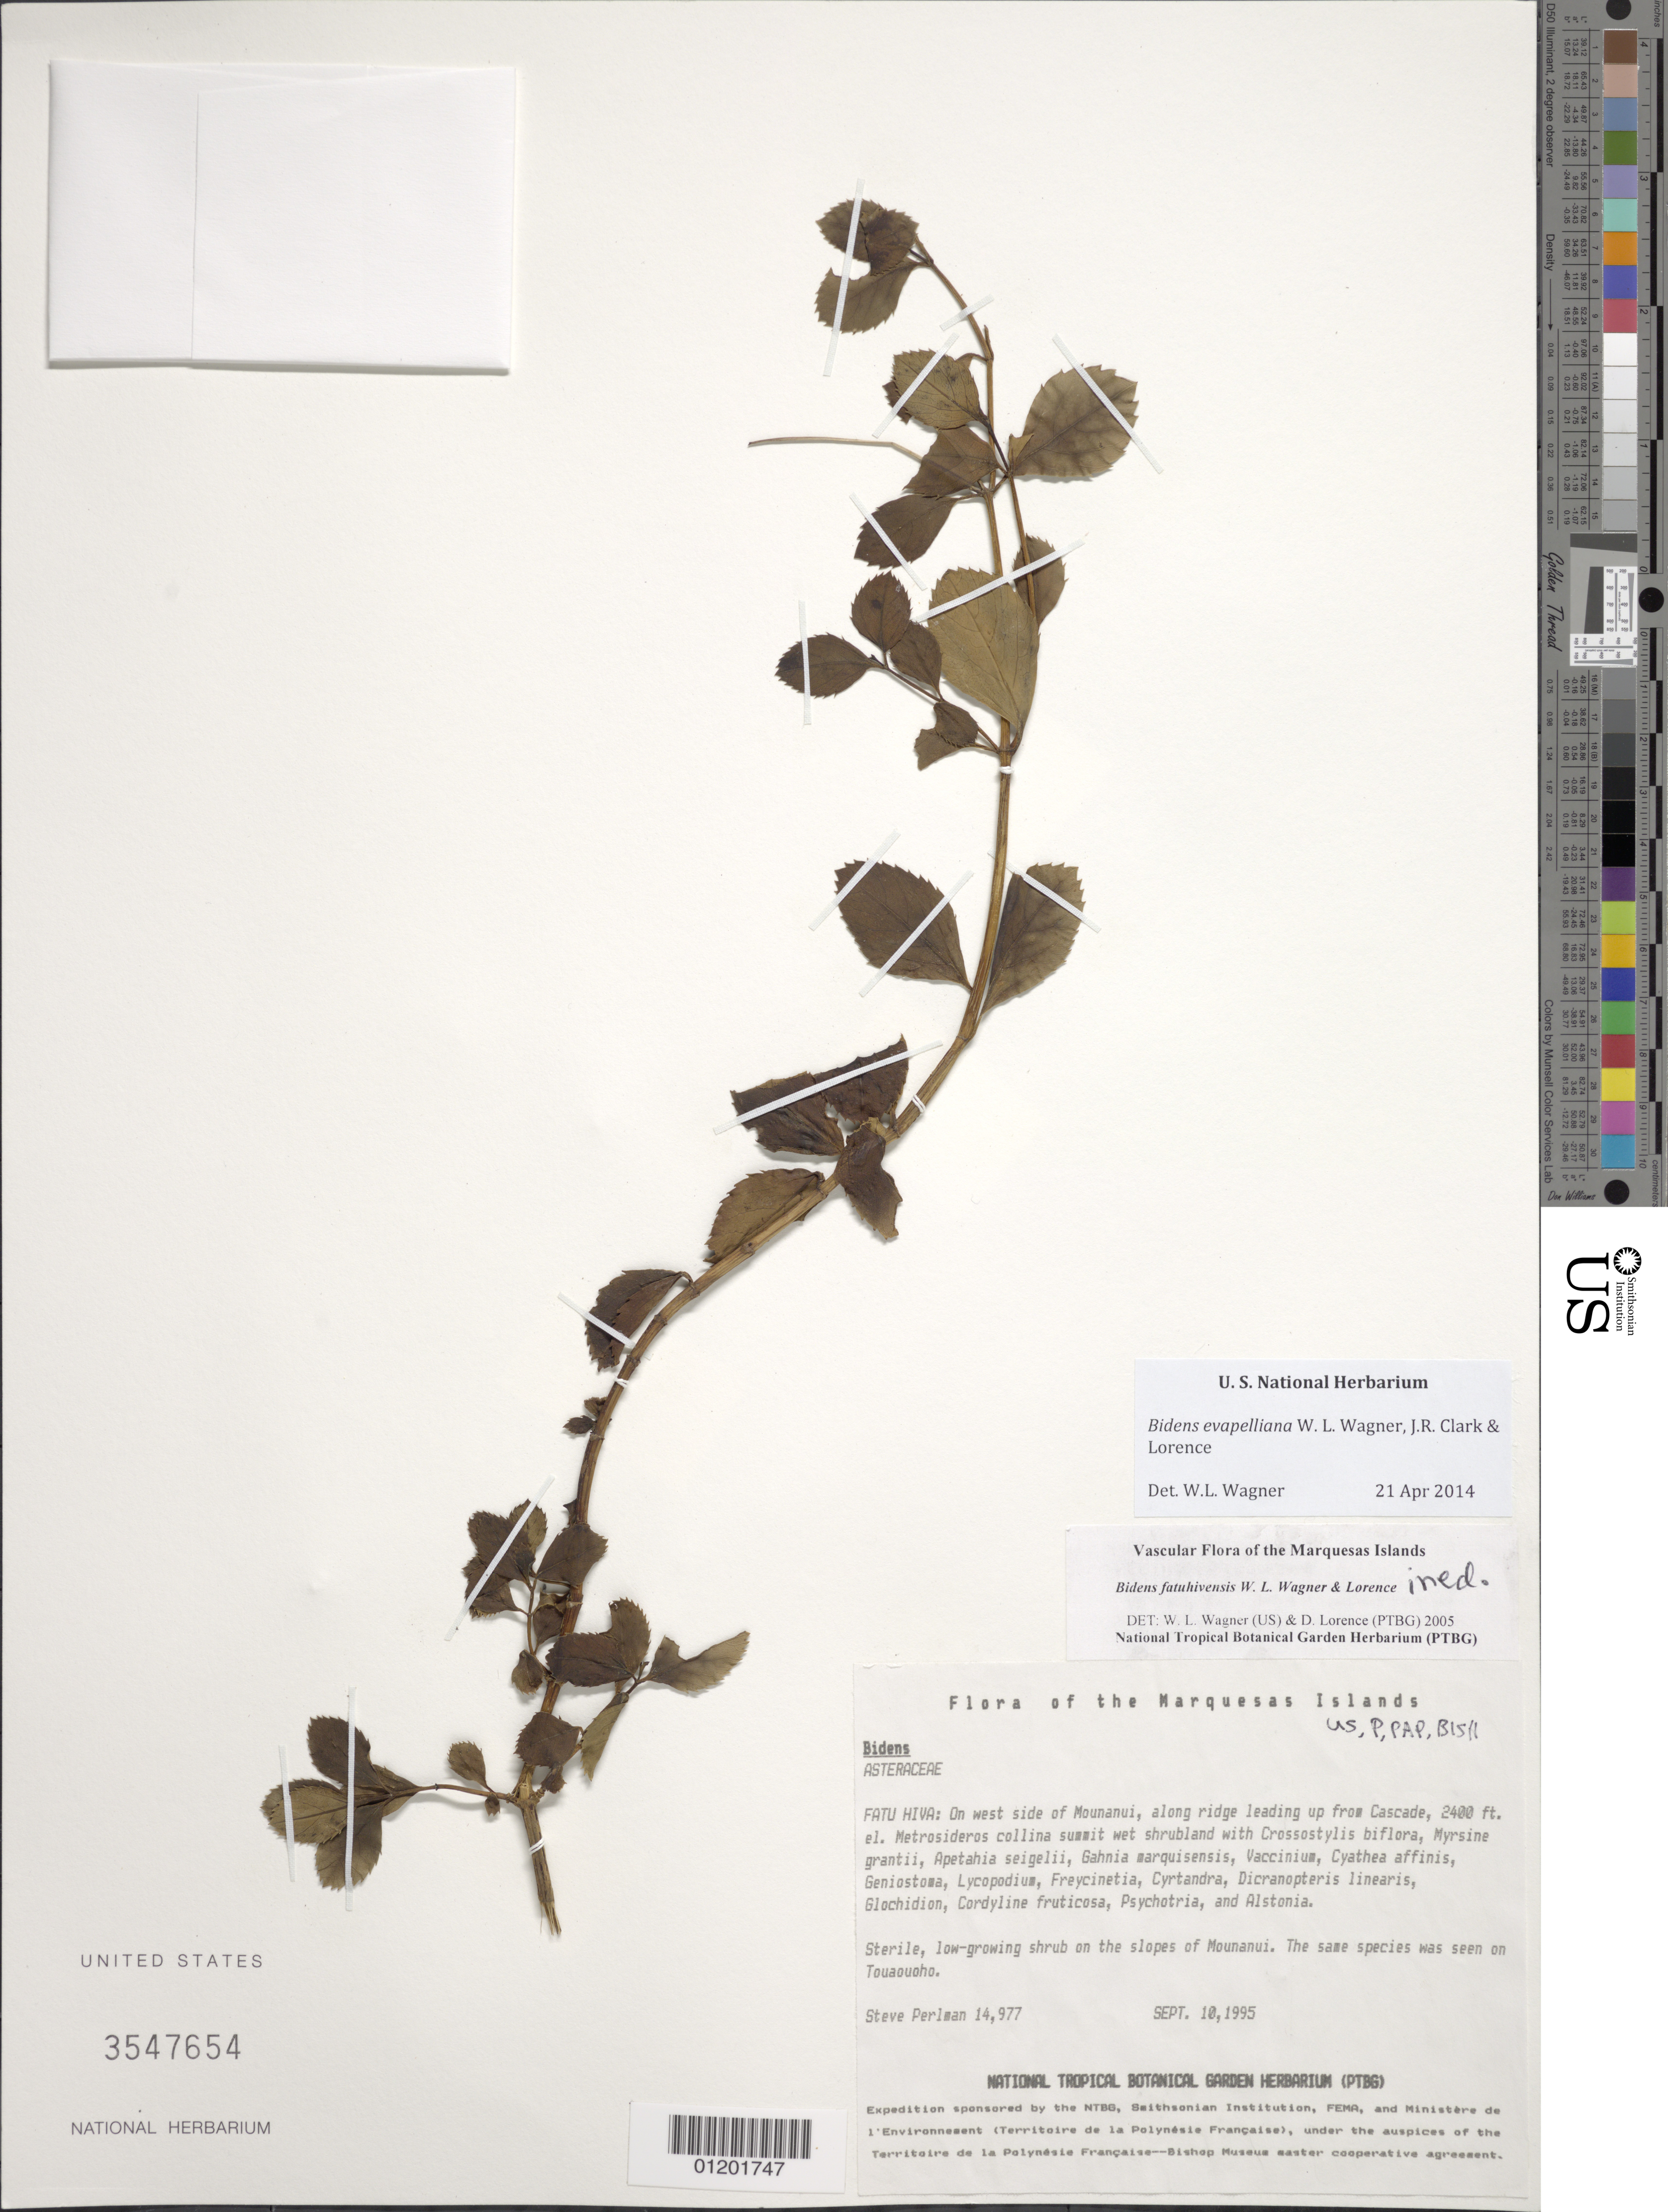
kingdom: Plantae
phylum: Tracheophyta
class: Magnoliopsida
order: Asterales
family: Asteraceae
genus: Bidens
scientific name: Bidens evapelliana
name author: W.L. Wagner et al.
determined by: Wagner, W. L., (BOT), Smithsonian Institution - National Museum of Natural History (UNITED STATES)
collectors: S. P. Perlman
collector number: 14977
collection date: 1995-09-10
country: French Polynesia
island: Fatu Hiva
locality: on ridges W side of Mounanui, on ridge leading up from Cascade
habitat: In Metrosideros collina lowland wet shrubland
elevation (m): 732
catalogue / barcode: US 3547654